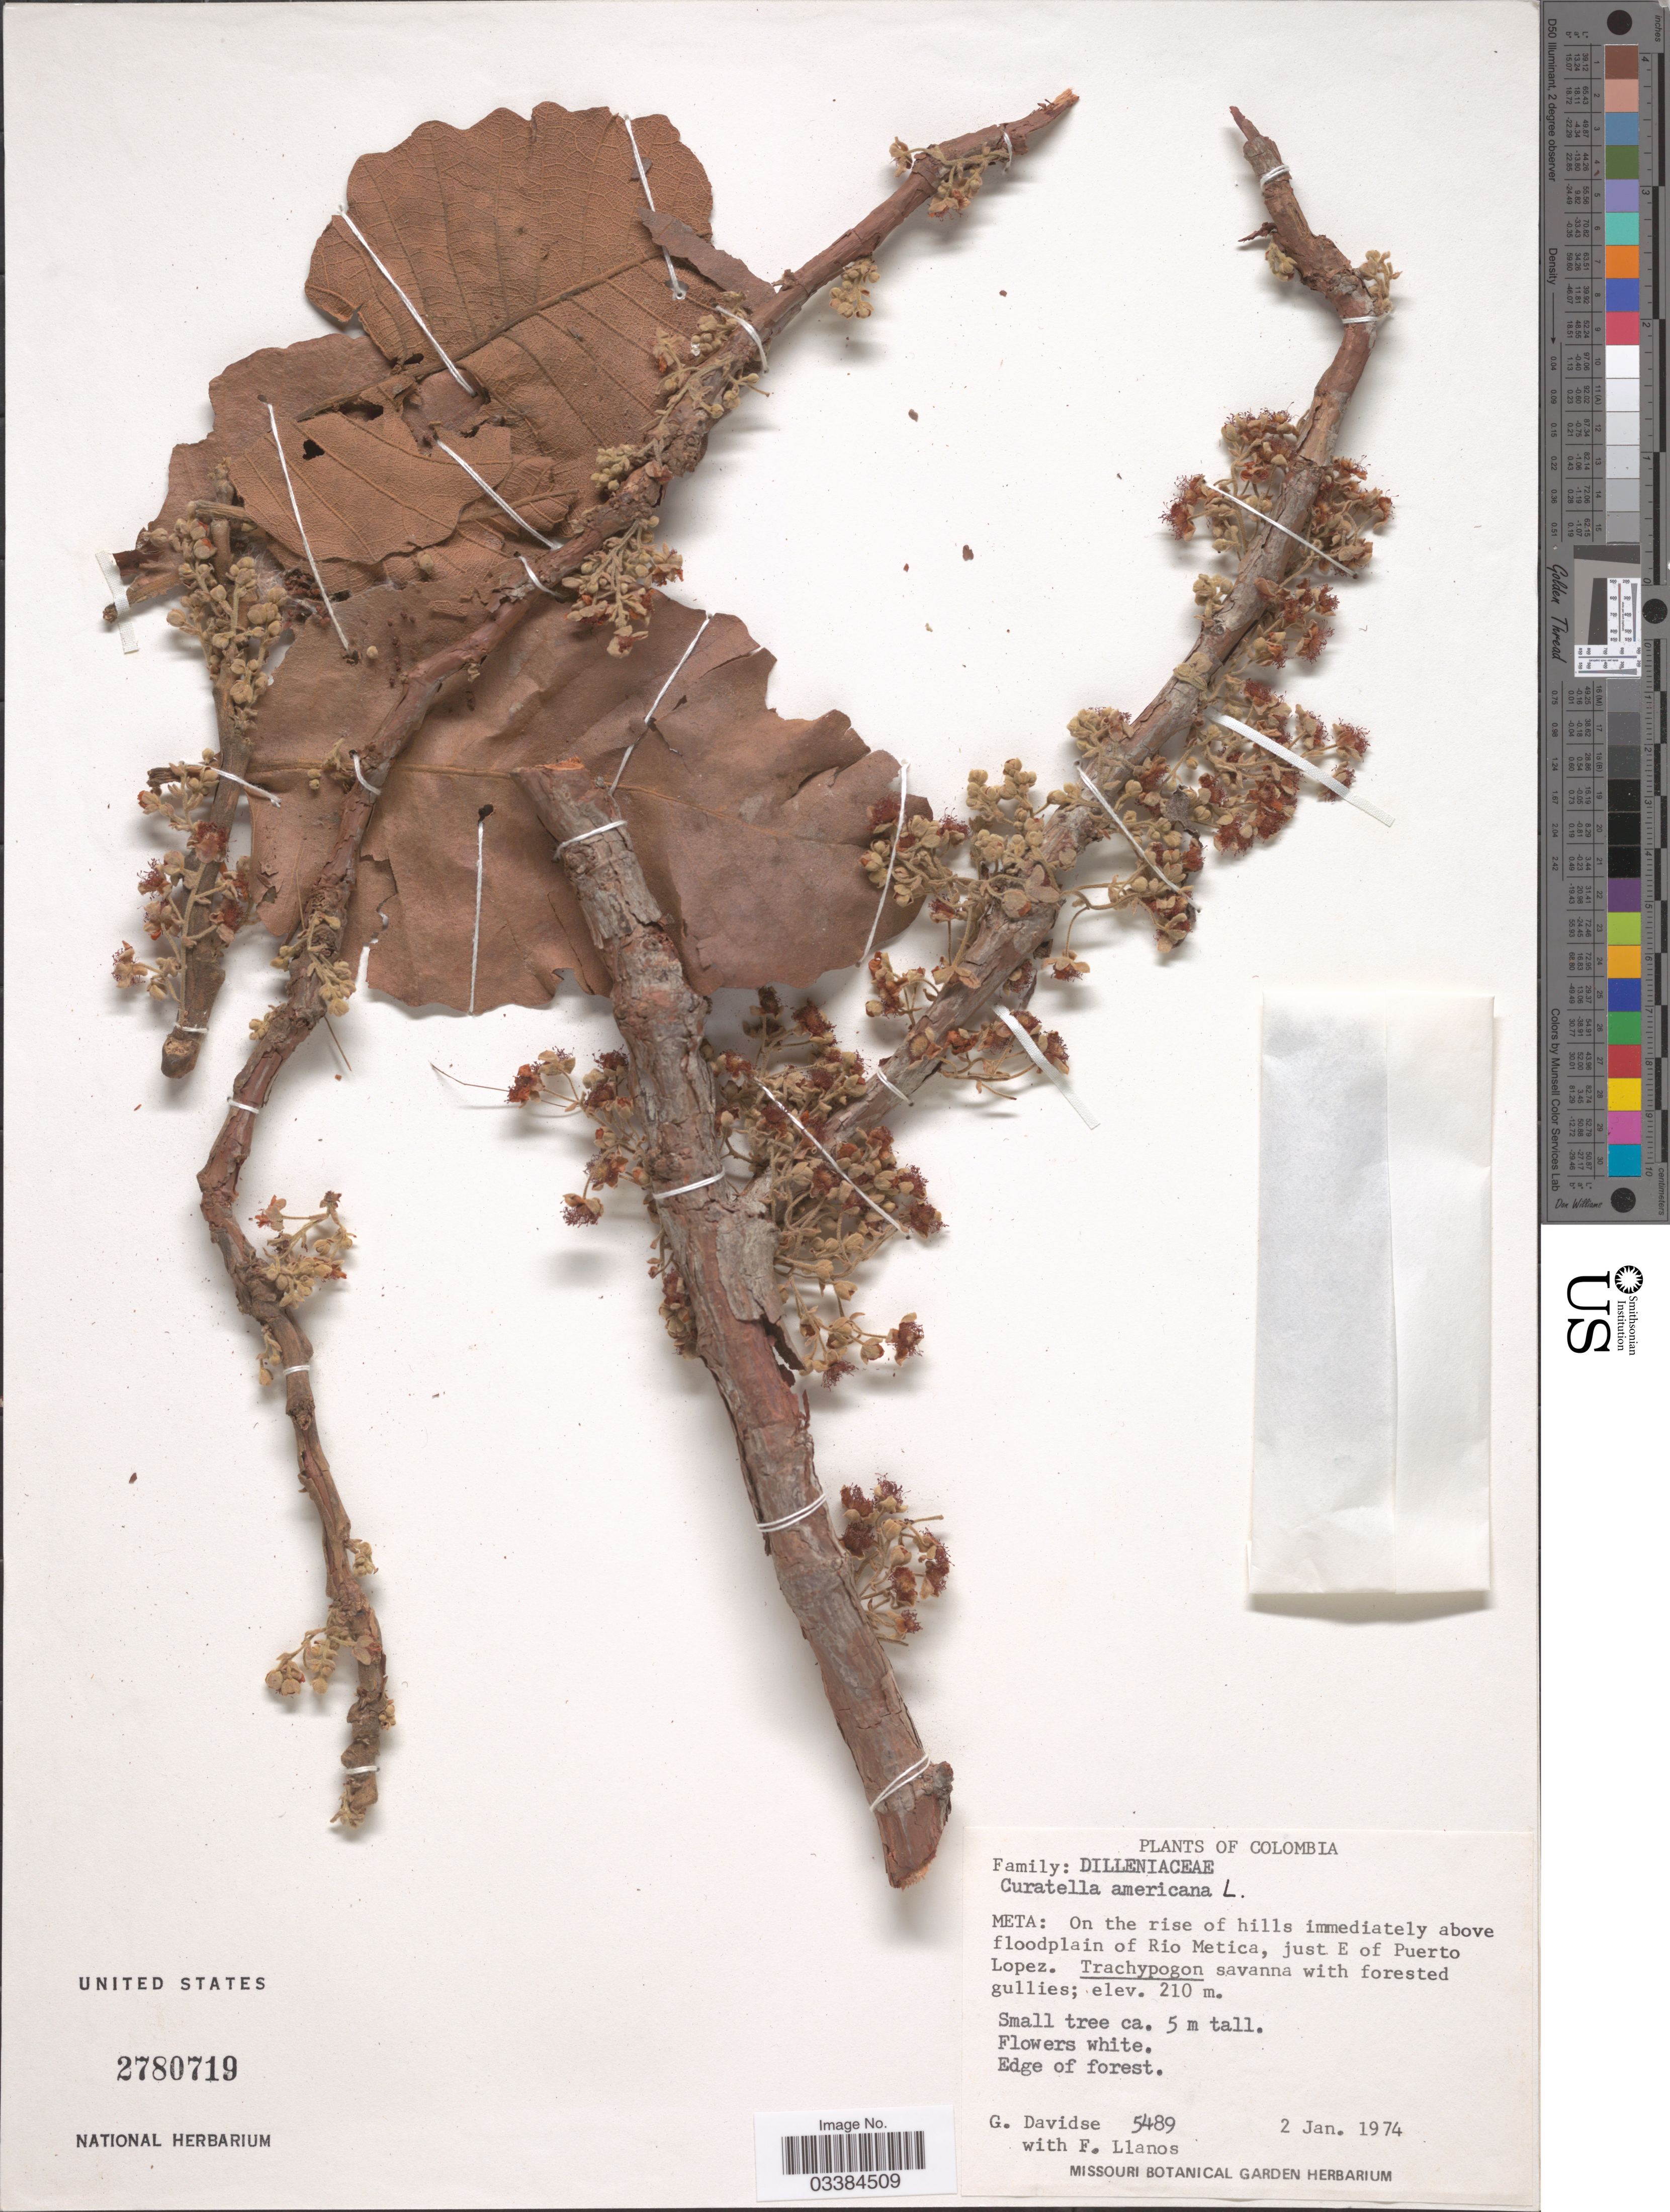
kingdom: Plantae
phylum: Tracheophyta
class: Magnoliopsida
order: Dilleniales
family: Dilleniaceae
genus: Curatella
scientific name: Curatella americana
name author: L.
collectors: G. Davidse & F. Llanos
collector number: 5489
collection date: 1974-01-02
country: Colombia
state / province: Meta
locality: On the rise of hills immediately above floodplain of Rio Metica, just E of Puerto Lopez.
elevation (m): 210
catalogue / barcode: US 2780719